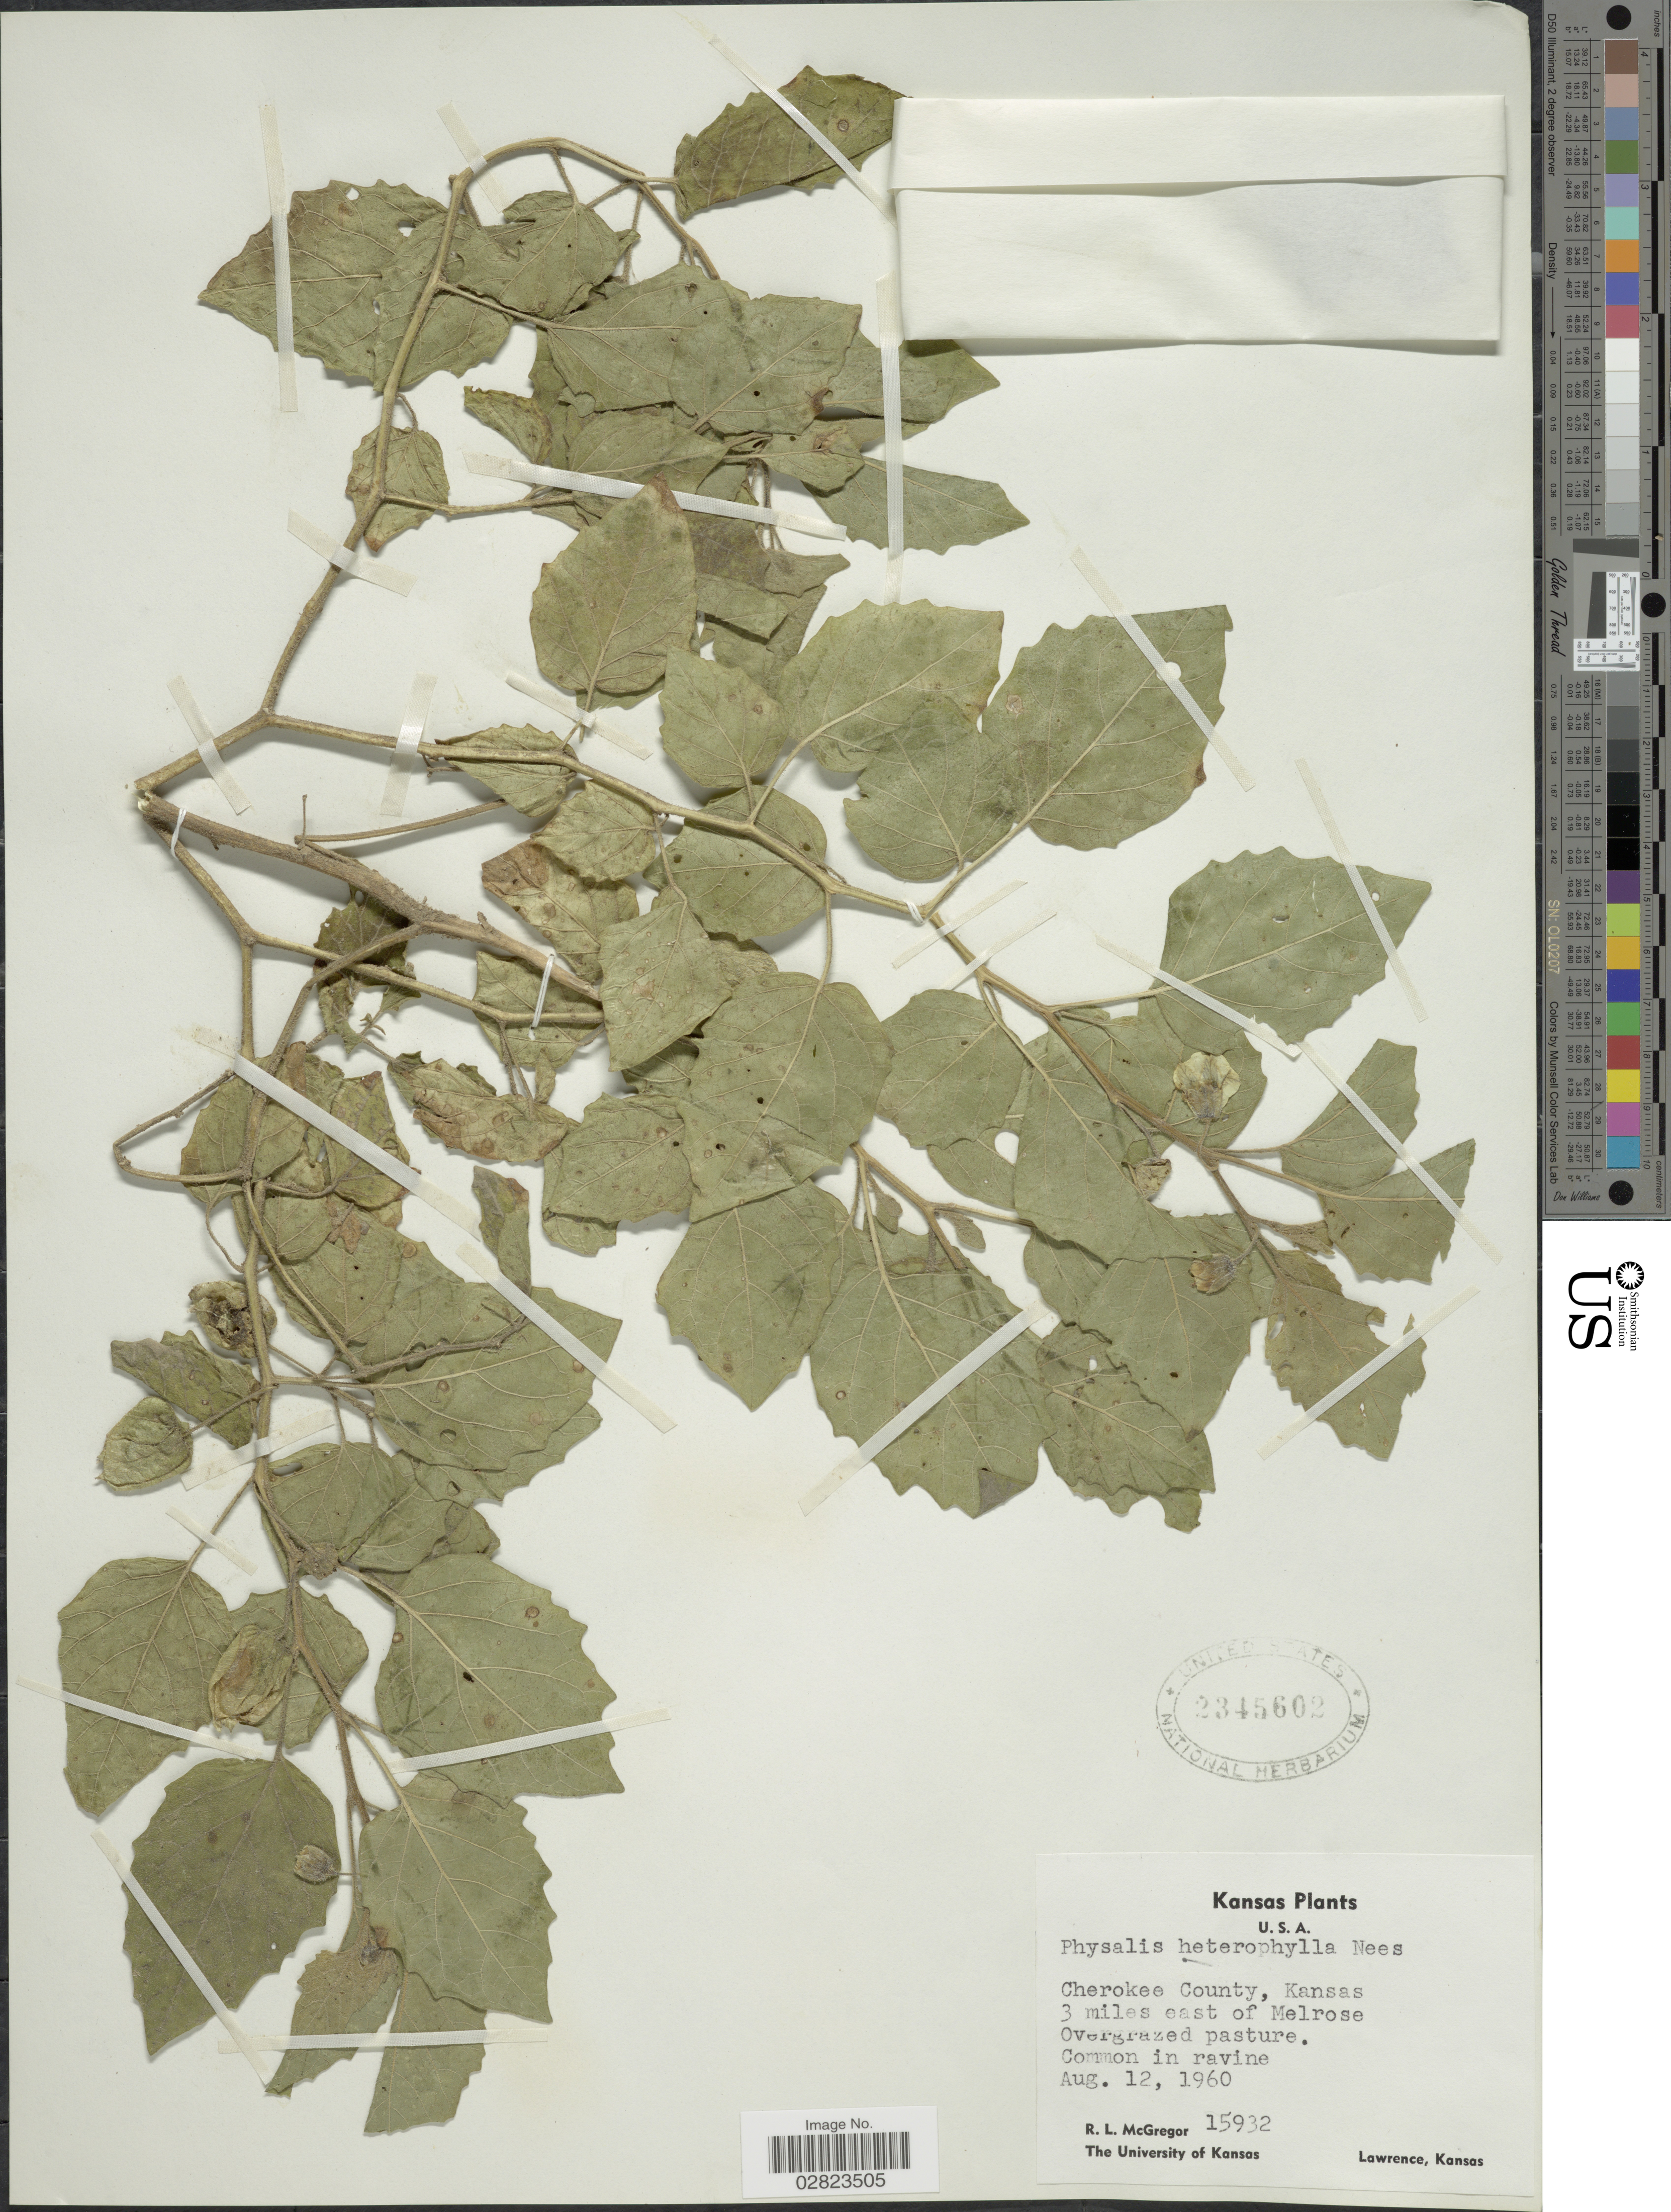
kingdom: Plantae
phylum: Tracheophyta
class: Magnoliopsida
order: Solanales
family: Solanaceae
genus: Physalis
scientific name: Physalis heterophylla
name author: Nees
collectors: R. McGregor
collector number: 15932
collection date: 1960-08-12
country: United States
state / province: Kansas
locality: Cherokee County, 3 miles east of Melrose.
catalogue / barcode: US 2345602